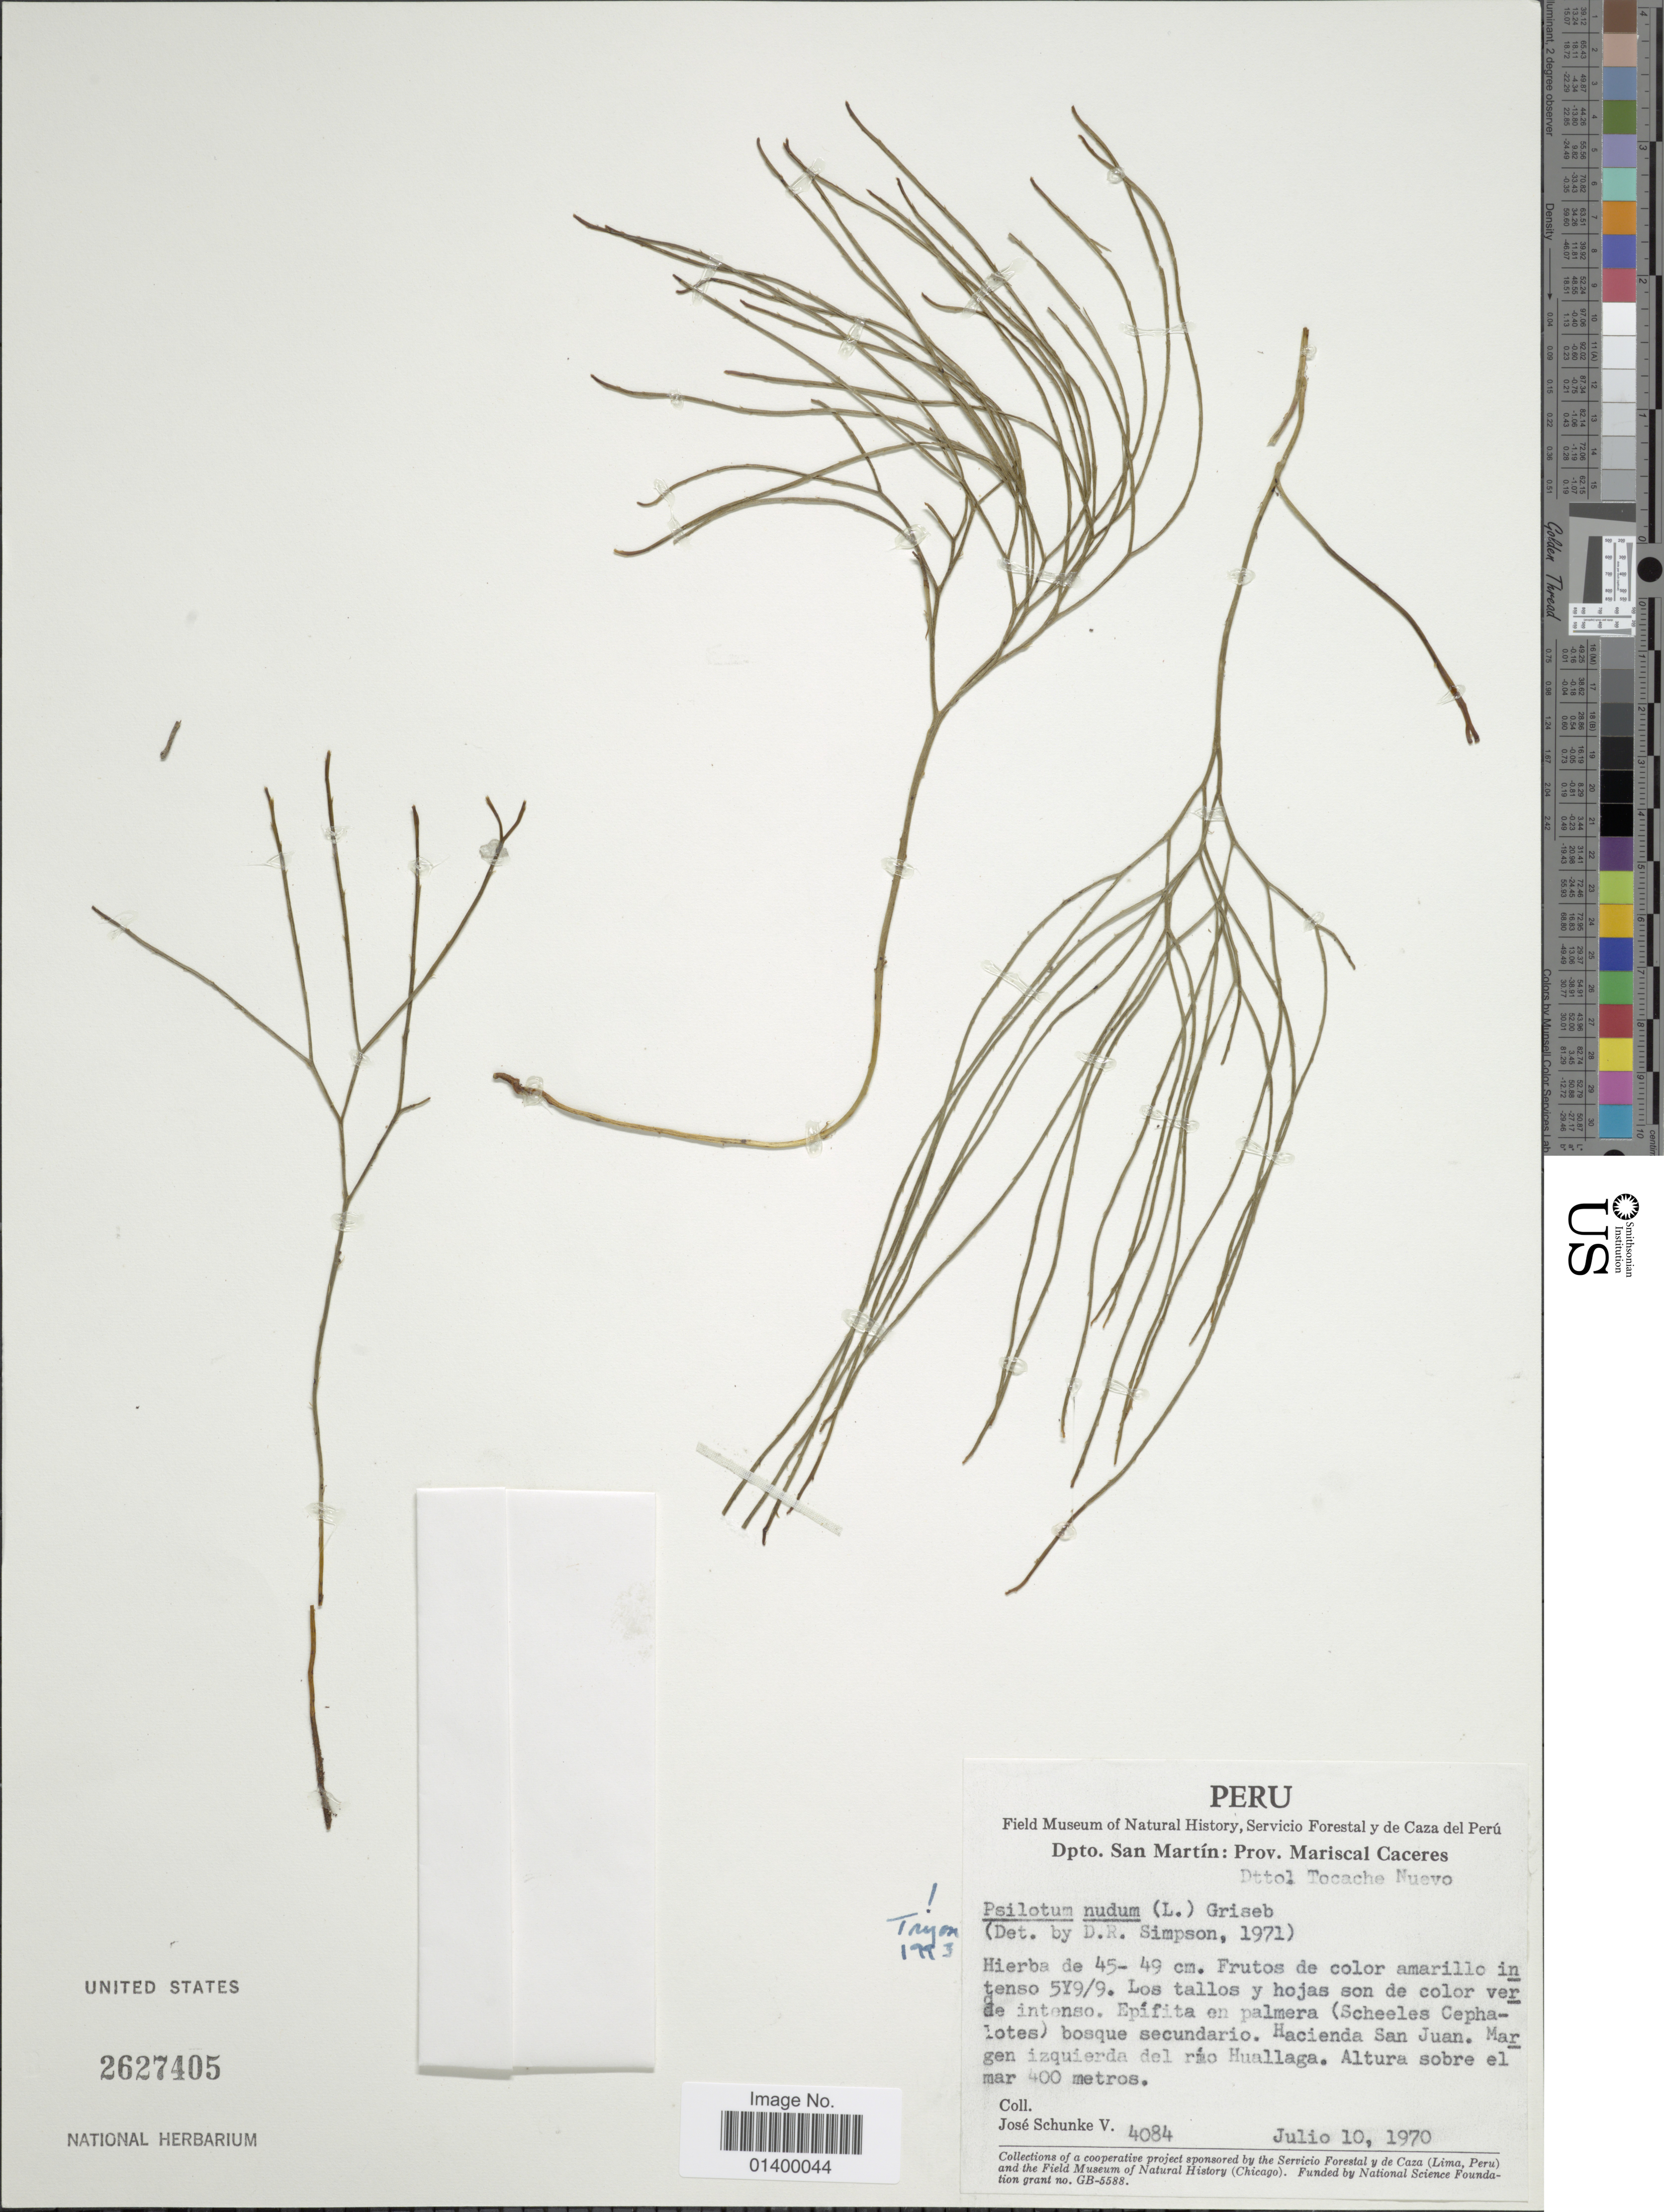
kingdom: Plantae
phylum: Tracheophyta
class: Polypodiopsida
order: Psilotales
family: Psilotaceae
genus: Psilotum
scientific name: Psilotum nudum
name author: (L.) P. Beauv.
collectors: J. Schunke Vigo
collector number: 4084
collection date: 1970-07-10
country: Peru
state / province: San Martín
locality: Prov. Mariscal Caceres. Dtto. Tocache Nuevo. Hacienda San Juan. Margen izquierda del rio Huallaga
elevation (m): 400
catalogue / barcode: US 2627405